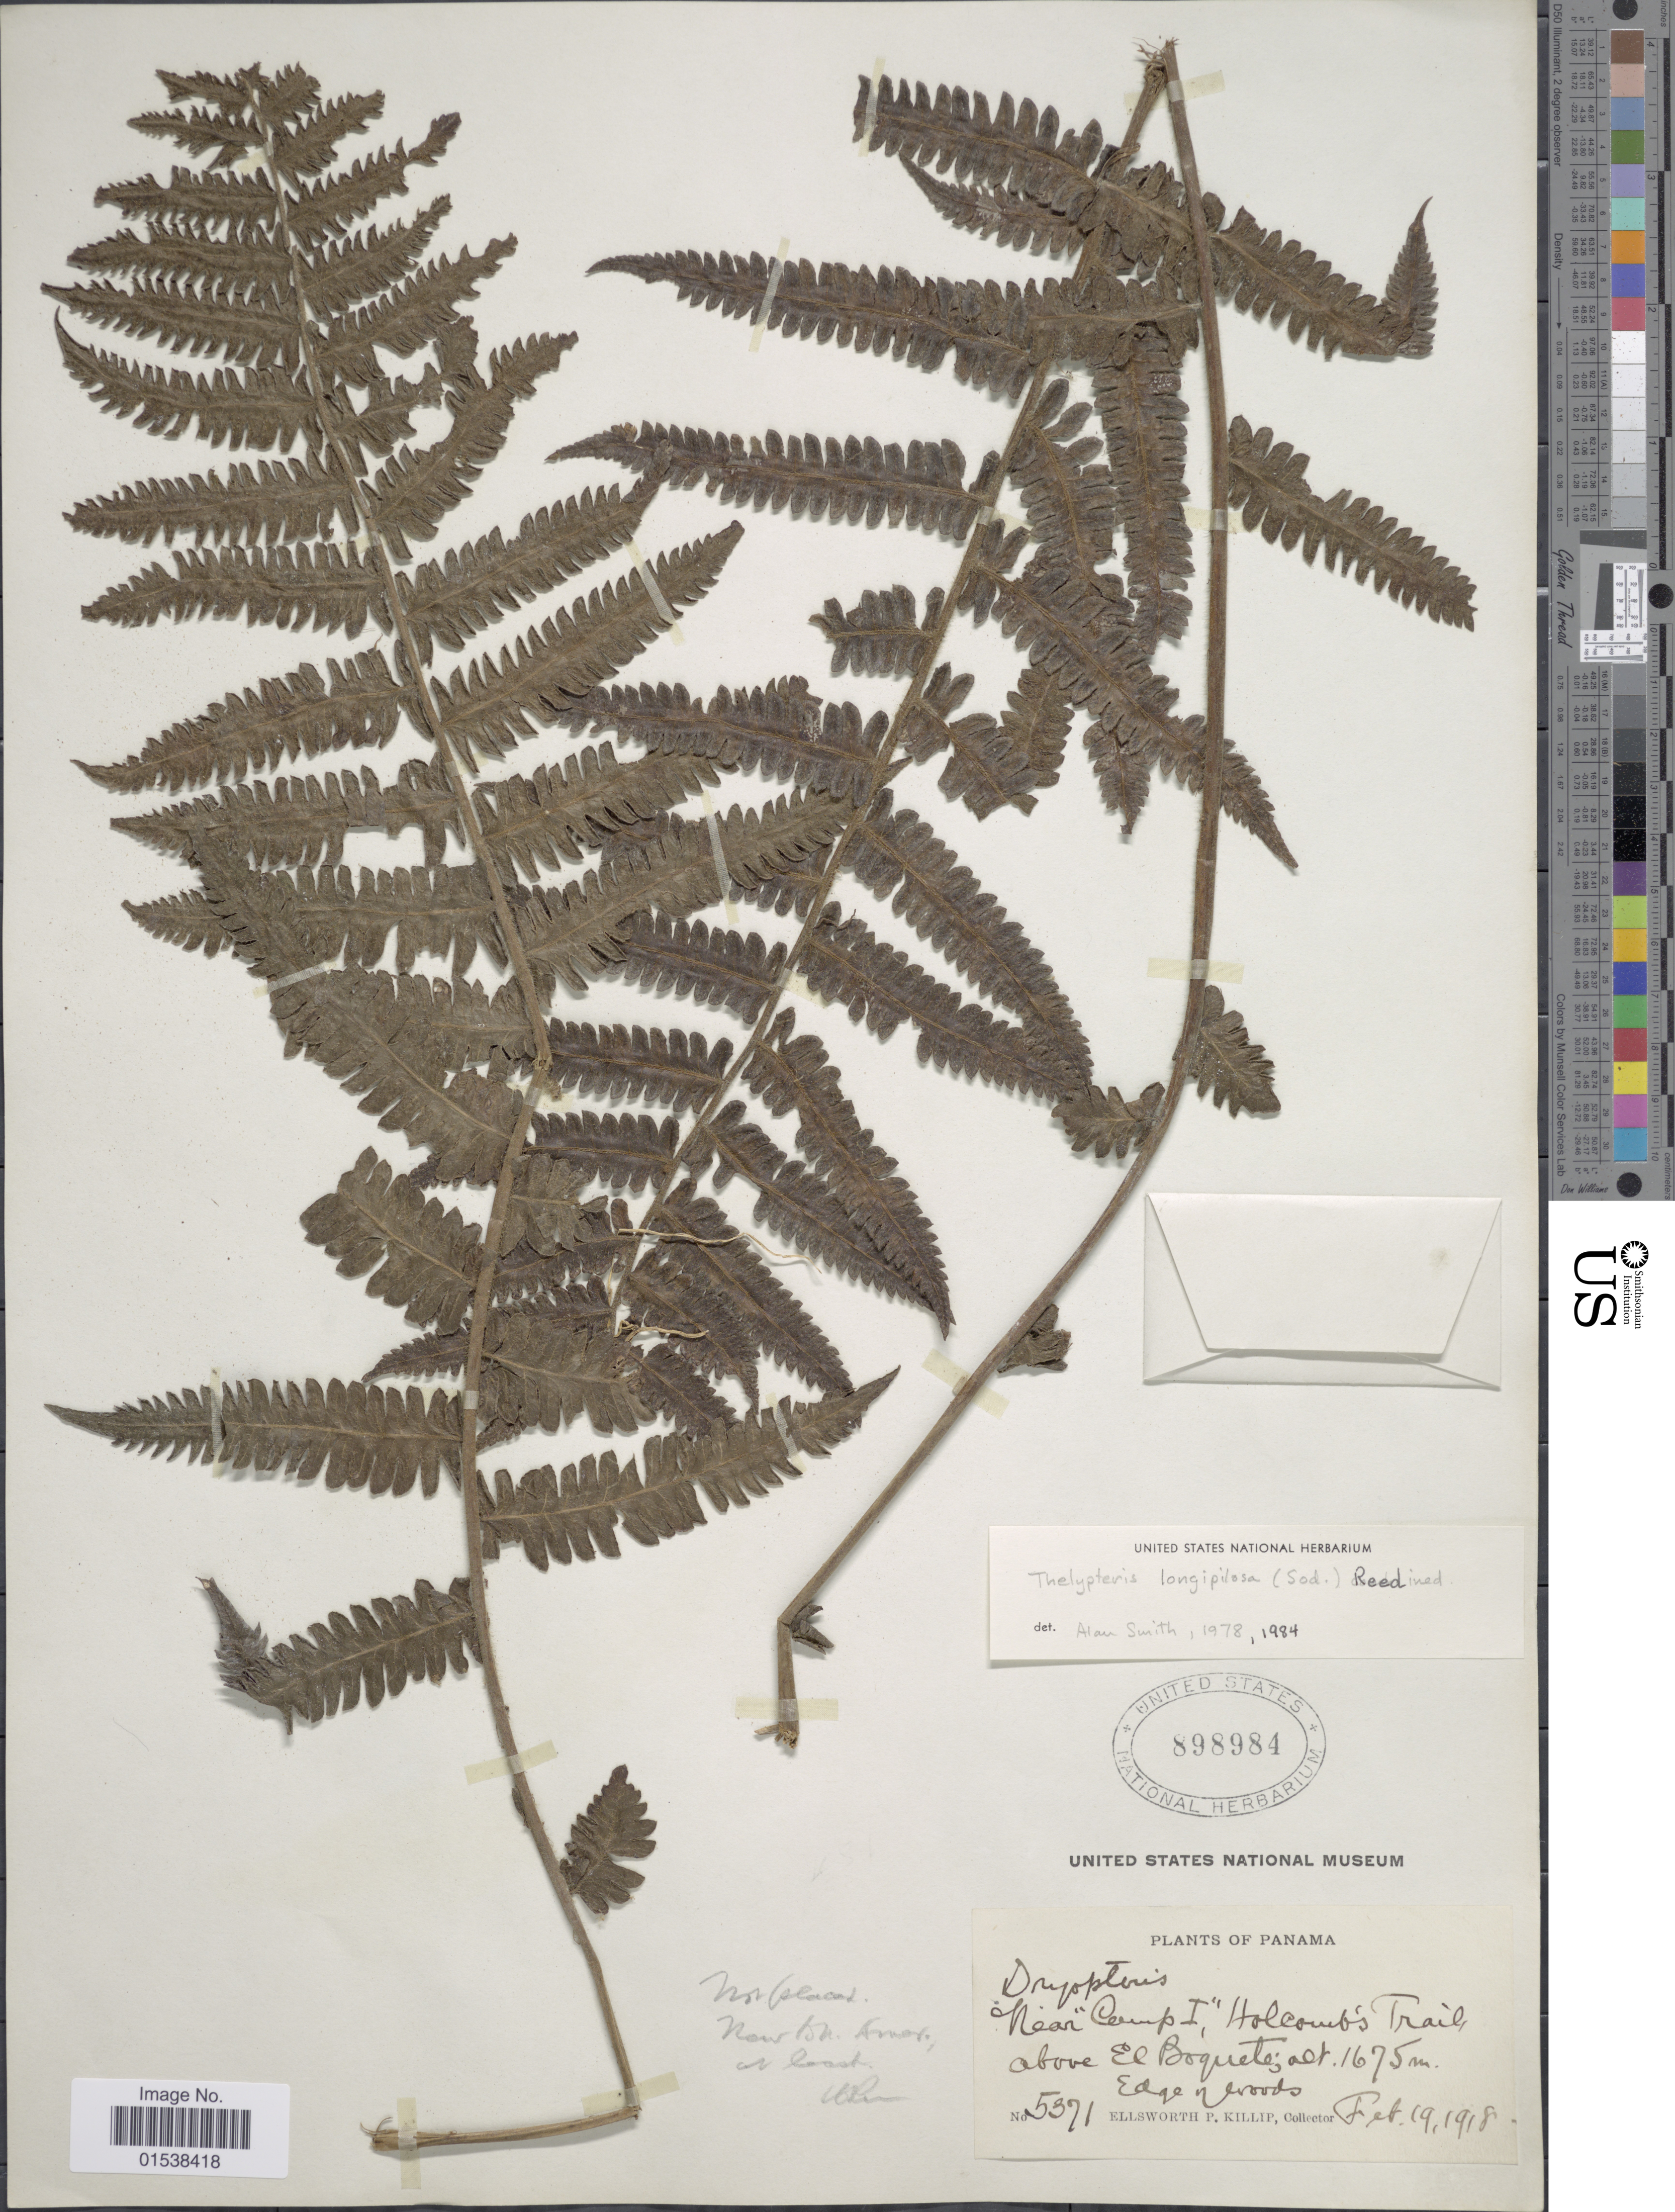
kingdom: Plantae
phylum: Tracheophyta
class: Polypodiopsida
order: Polypodiales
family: Thelypteridaceae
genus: Amauropelta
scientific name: Amauropelta longipilosa (Sodiro) comb. nov., ined 2015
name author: (Sodiro)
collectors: E. P. Killip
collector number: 5371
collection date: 1918-02-19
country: Panama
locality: Near Camp 1, Holcomb's Trail, above El Boquete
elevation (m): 1675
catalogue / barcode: US 898984